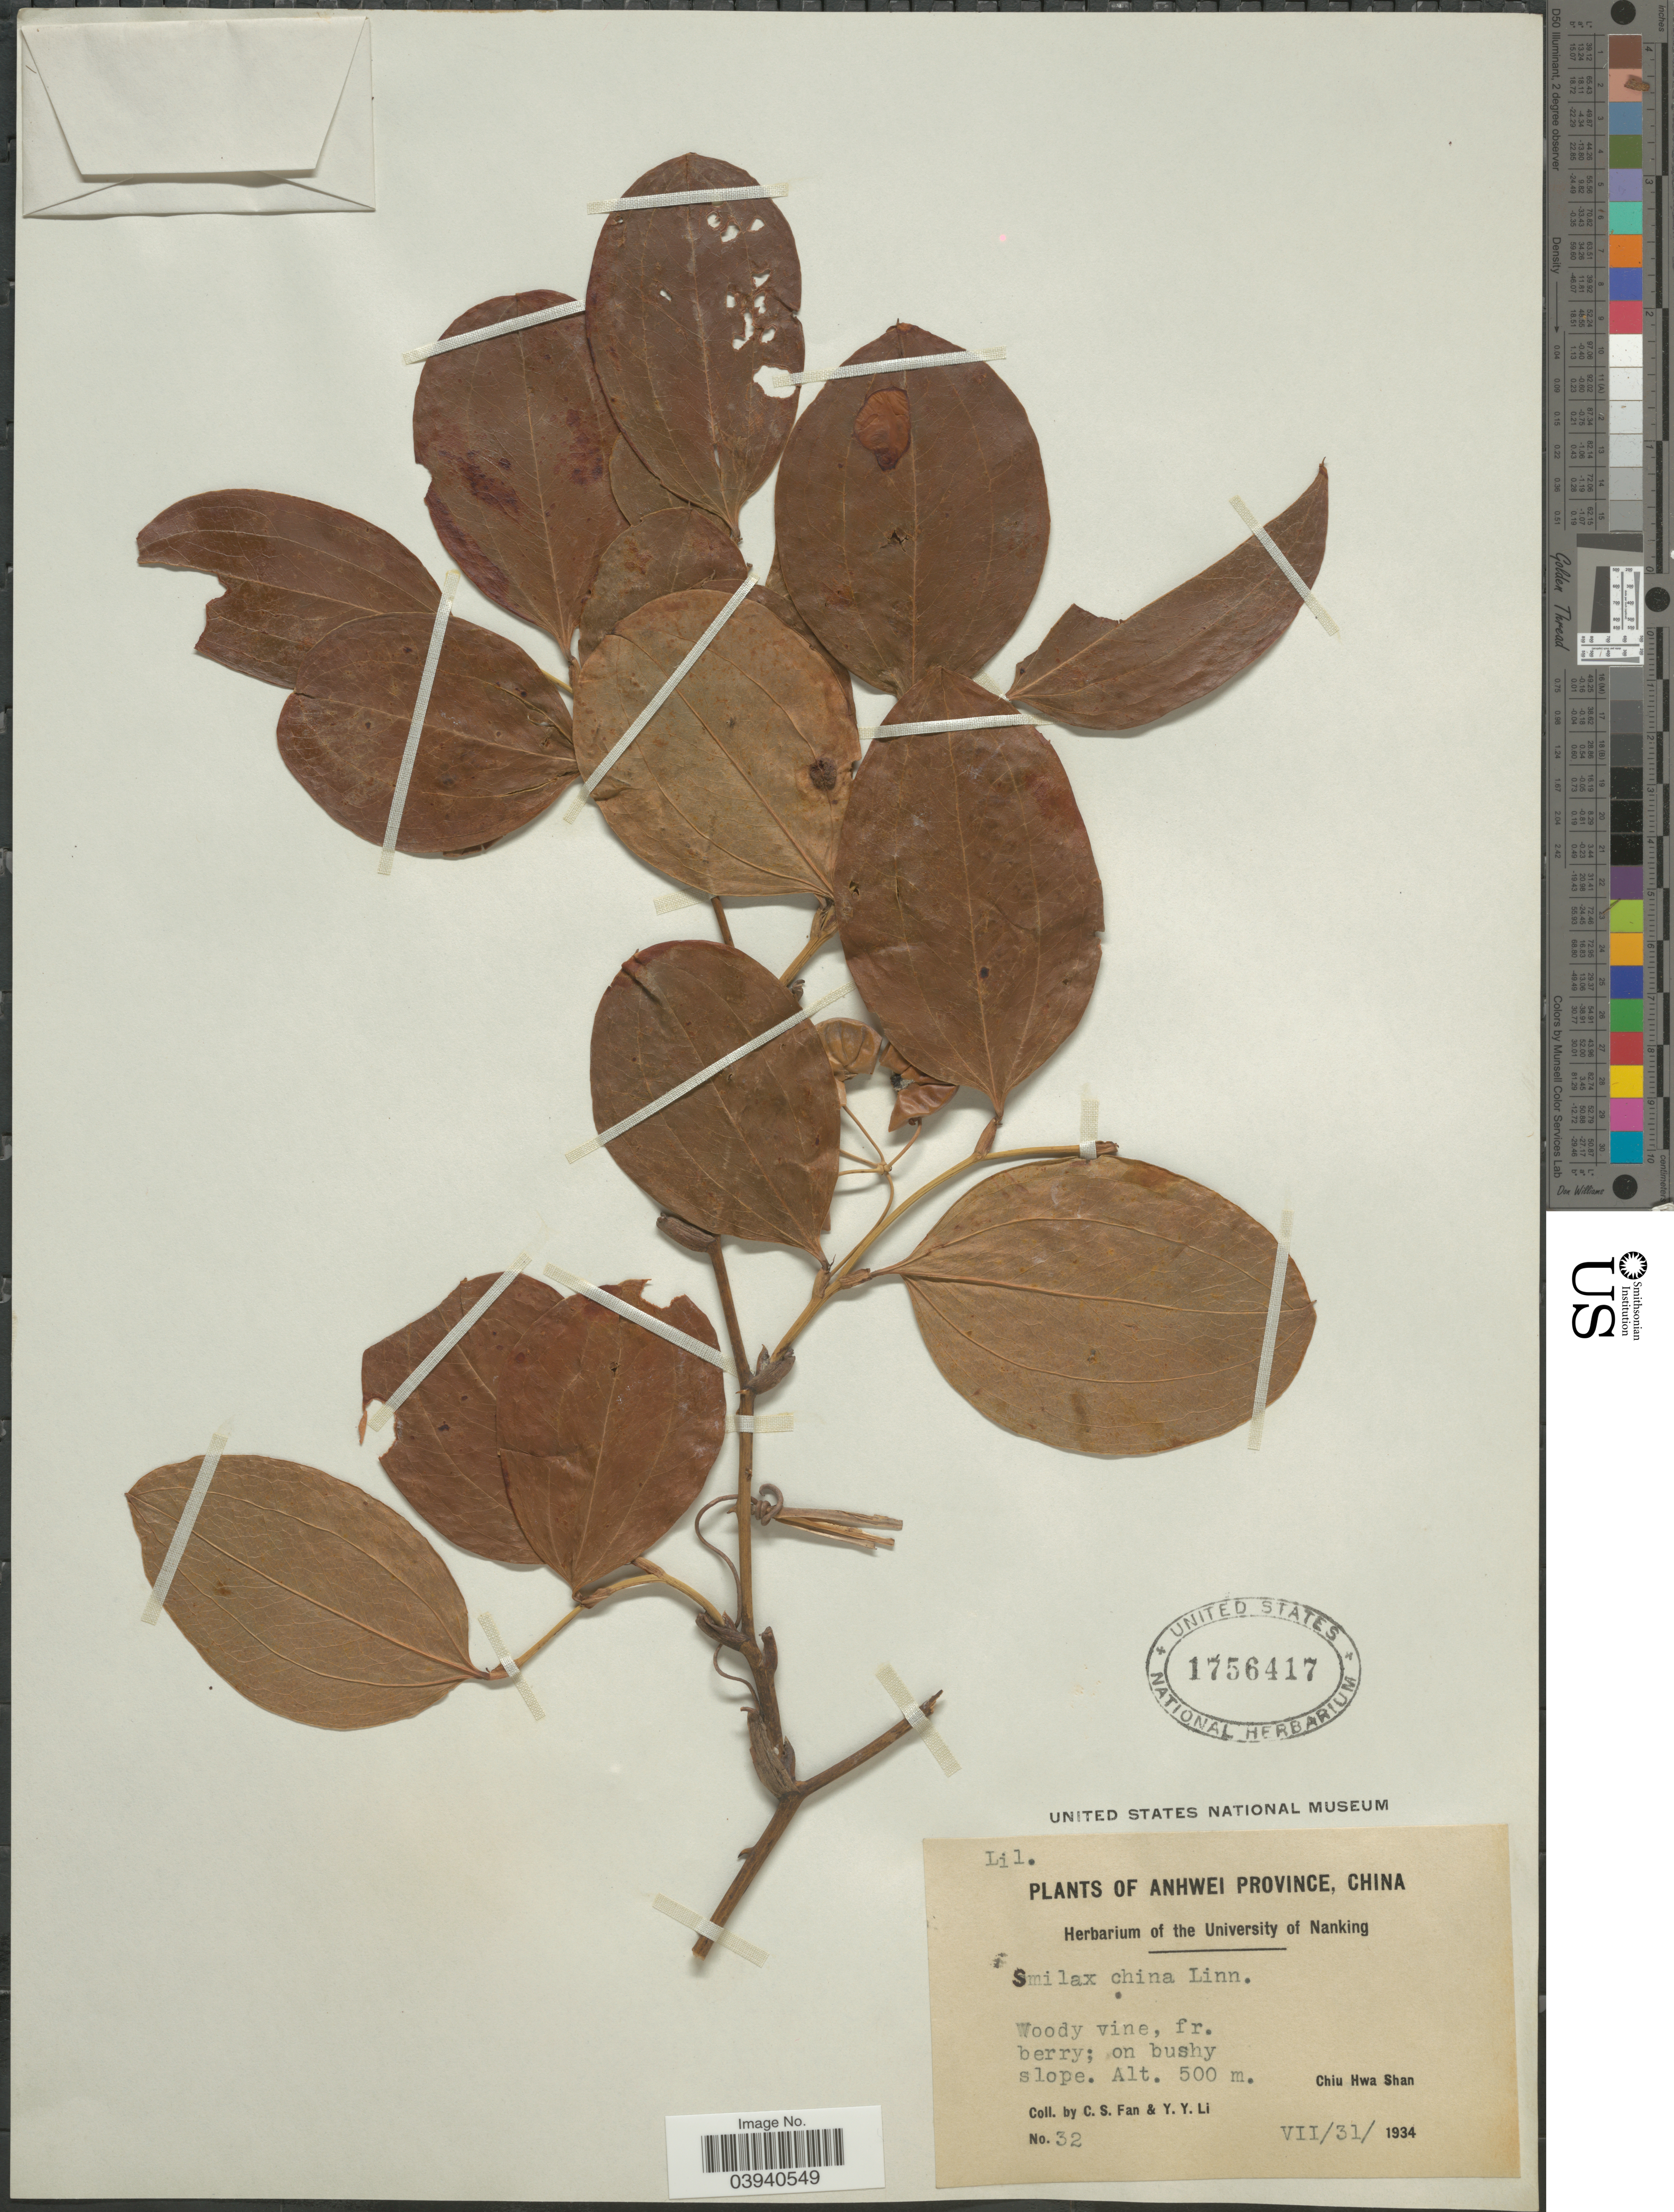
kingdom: Plantae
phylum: Tracheophyta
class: Liliopsida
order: Liliales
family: Smilacaceae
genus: Smilax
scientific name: Smilax china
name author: L.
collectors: C. S. Fan & Y. Y. Li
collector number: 32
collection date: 1934-07-31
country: China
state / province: Anhui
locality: Anhwei Province. Chiu Hwa Shan.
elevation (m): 500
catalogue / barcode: US 1756417